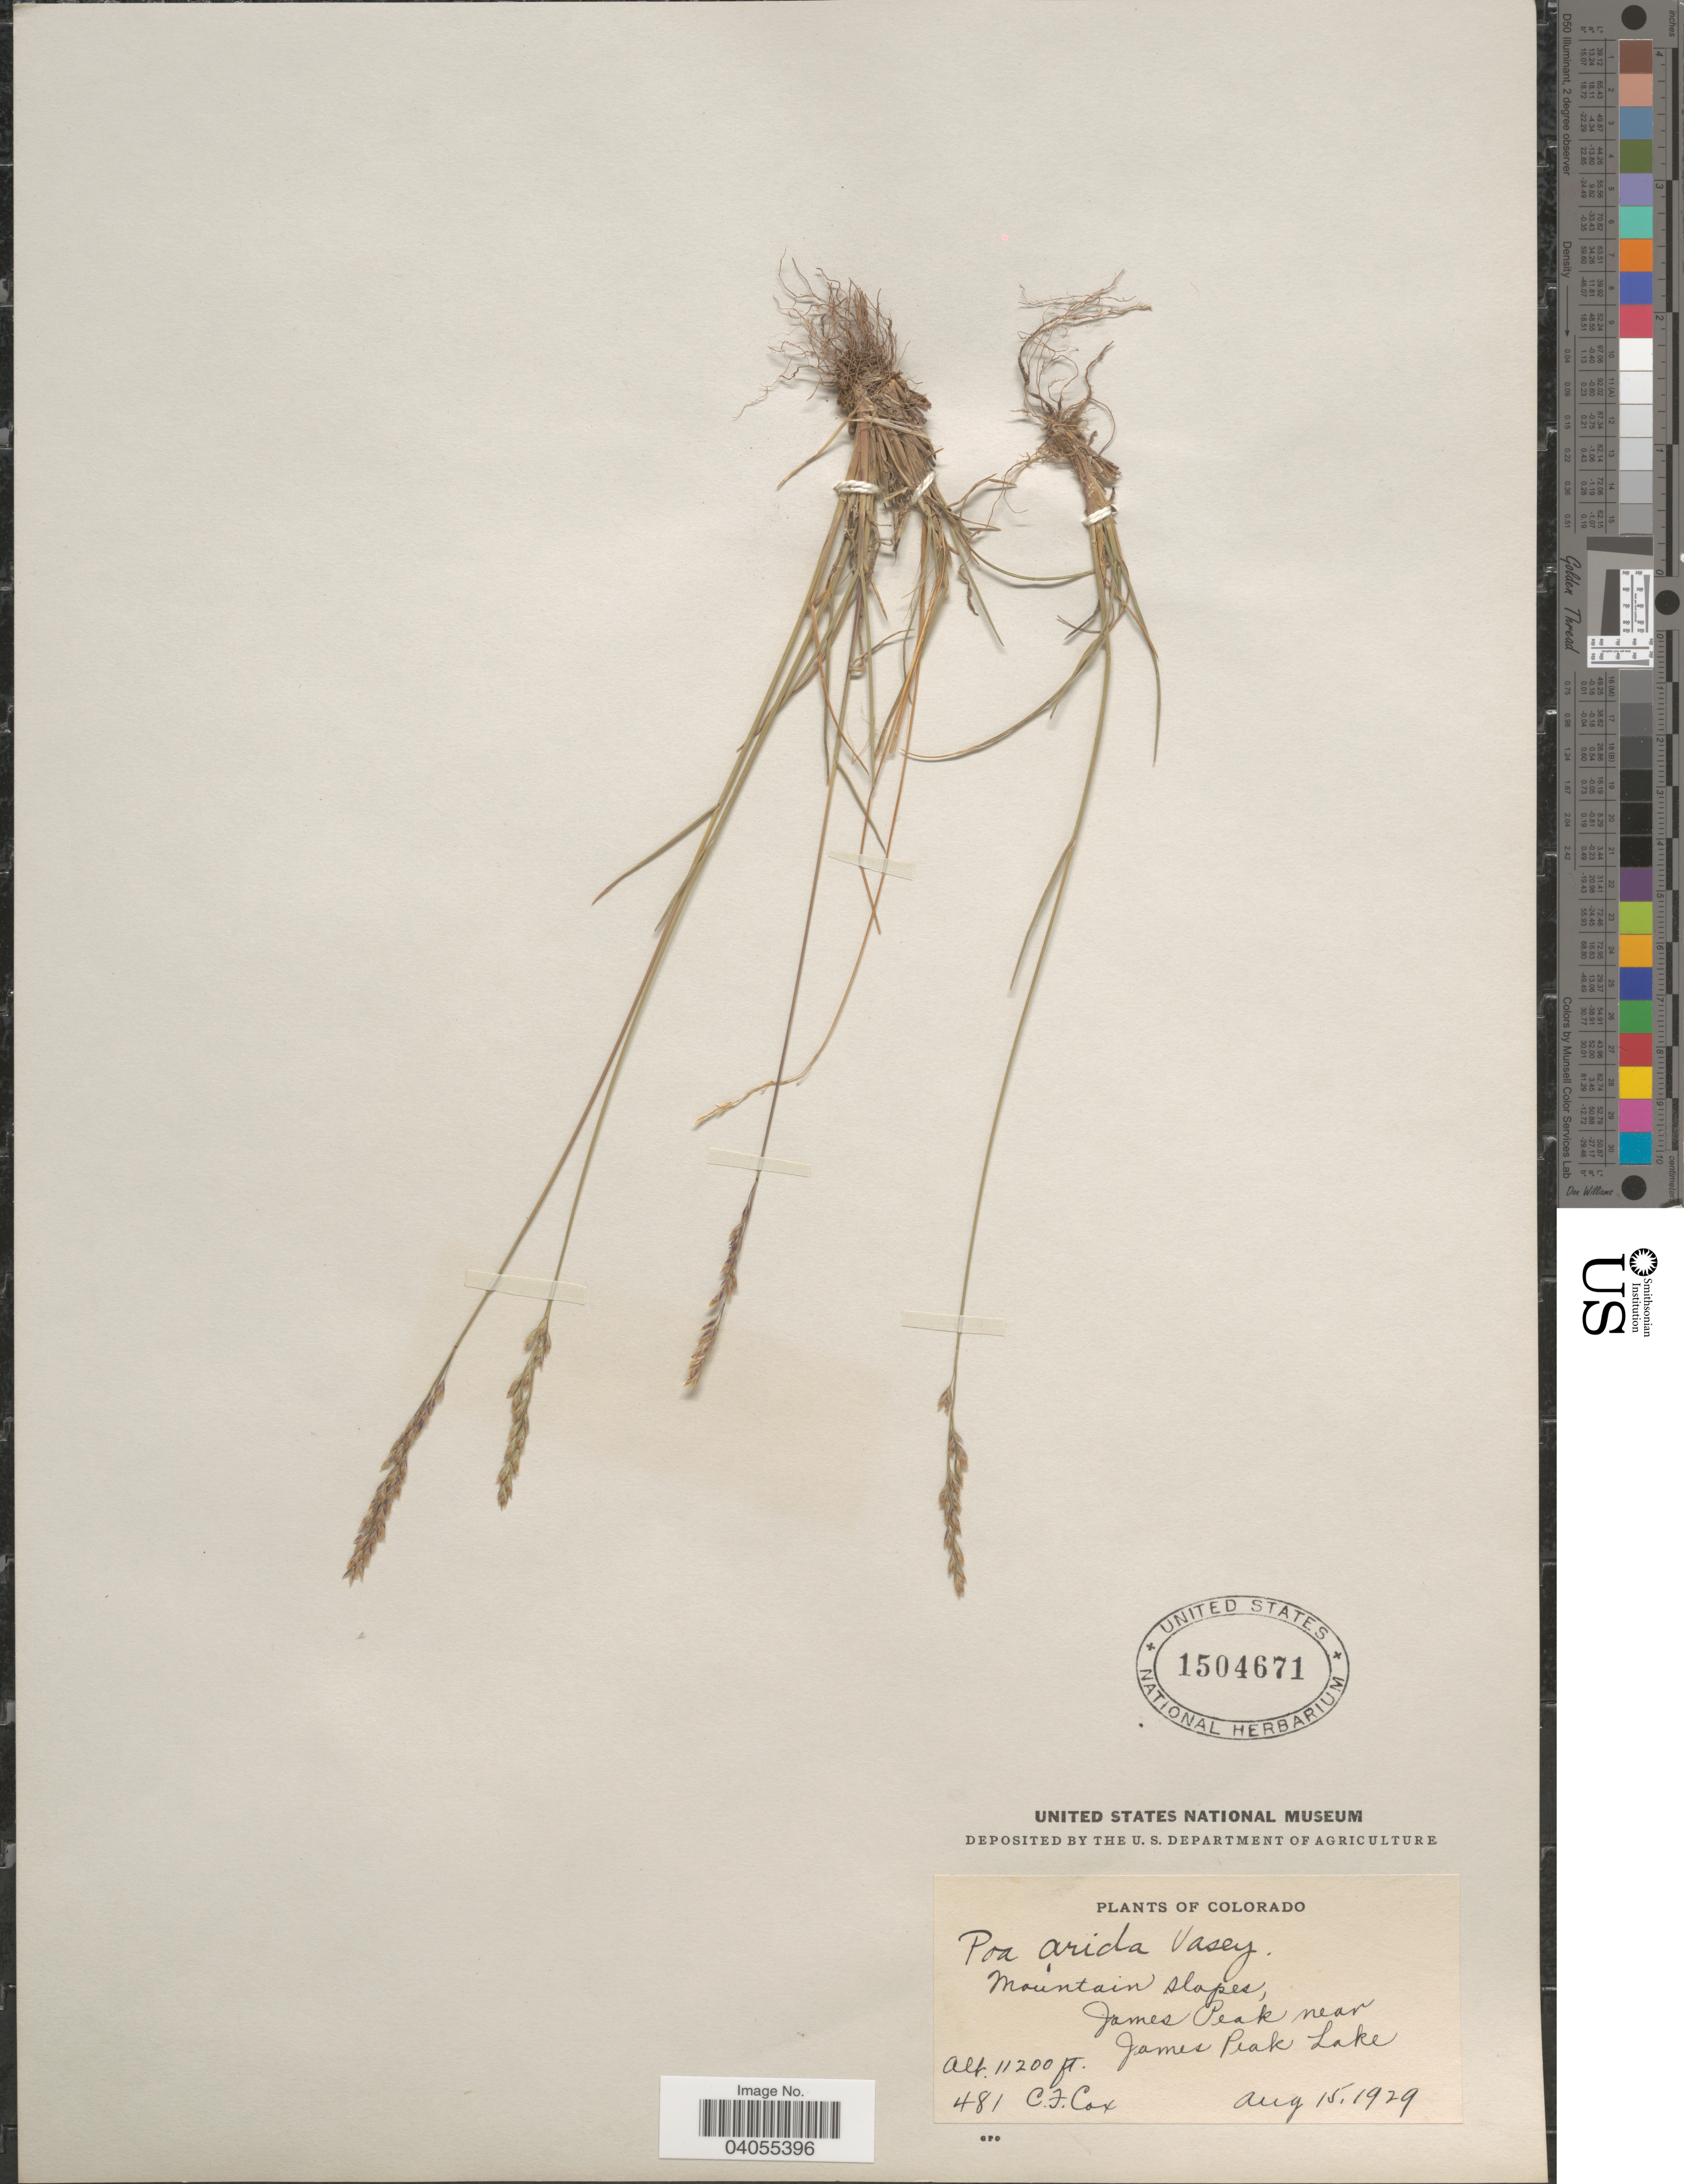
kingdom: Plantae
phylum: Tracheophyta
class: Liliopsida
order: Poales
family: Poaceae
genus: Poa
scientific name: Poa arida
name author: Vasey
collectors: C. Cox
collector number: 481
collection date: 1929-08-15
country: United States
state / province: Colorado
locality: Mountain slopes. James Peak near James Peak Lake.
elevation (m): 3414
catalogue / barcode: US 1504671